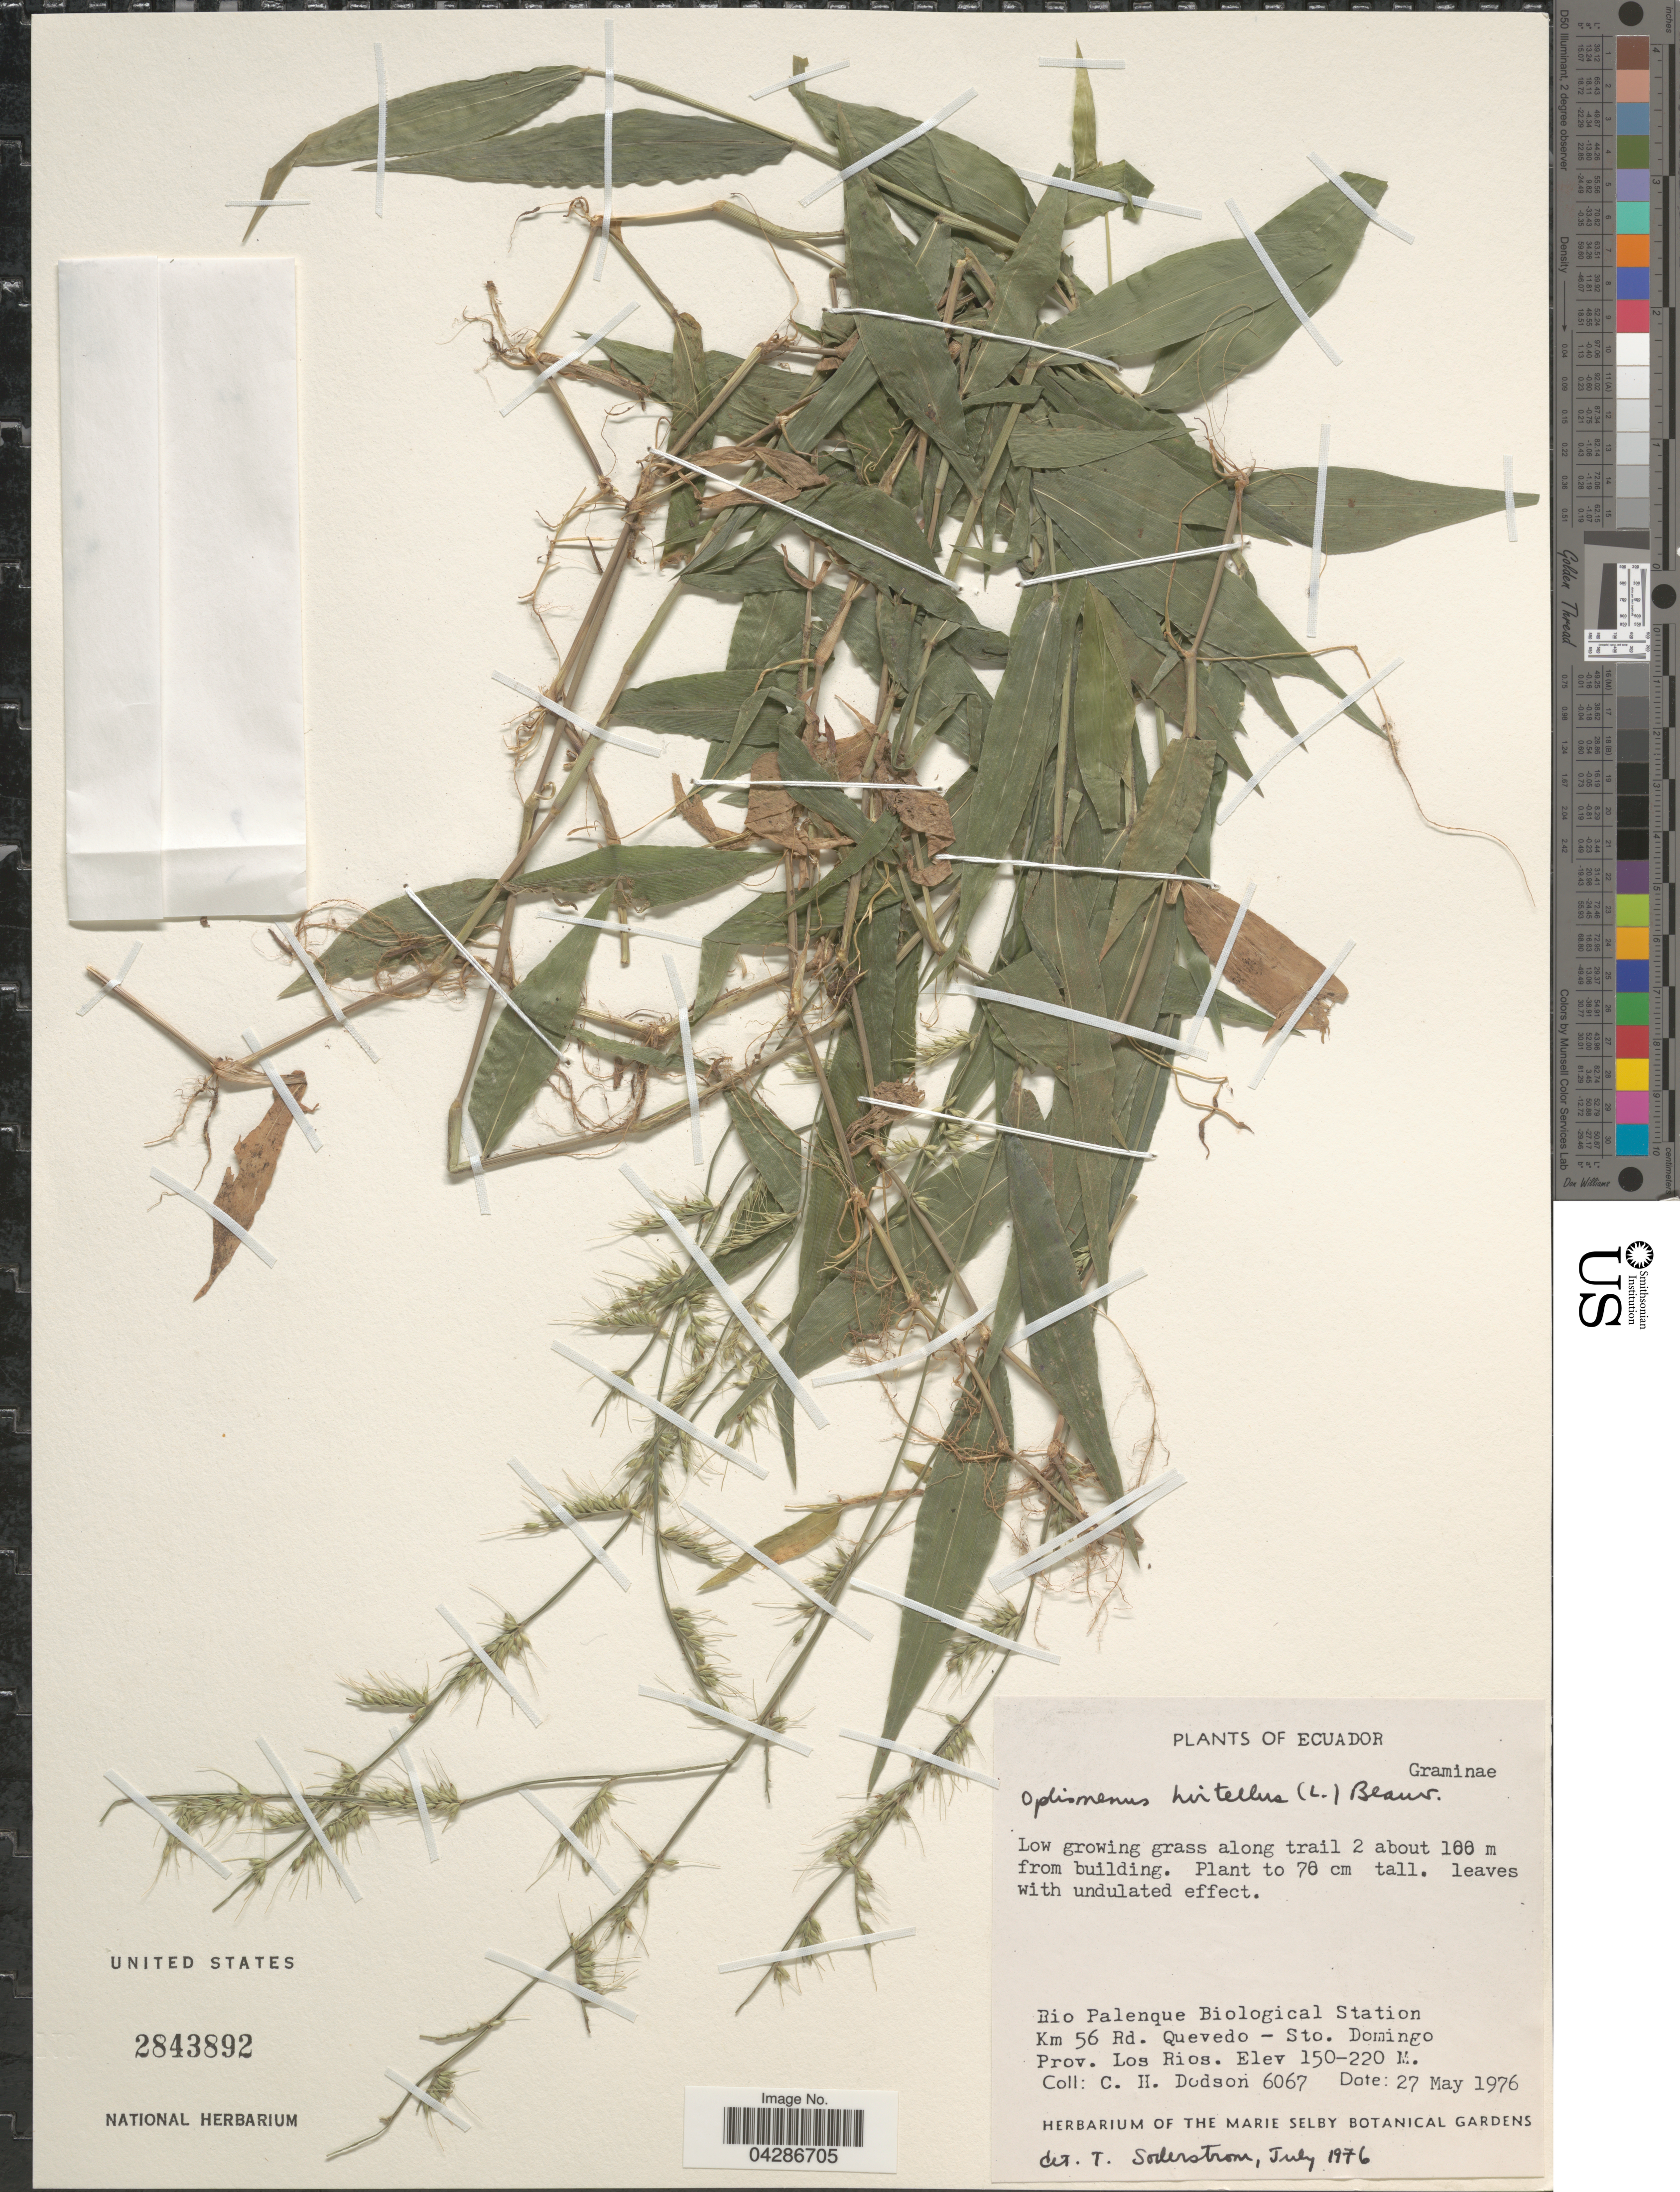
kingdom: Plantae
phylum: Tracheophyta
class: Liliopsida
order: Poales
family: Poaceae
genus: Oplismenus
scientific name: Oplismenus hirtellus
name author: (L.) P. Beauv.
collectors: C. H. Dodson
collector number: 6067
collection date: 1976-05-27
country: Ecuador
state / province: Los Ríos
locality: Rio Palenque Biological Station. Km 56 Rd. Quevedo-Sto. Domingo.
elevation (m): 150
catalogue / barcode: US 2843892